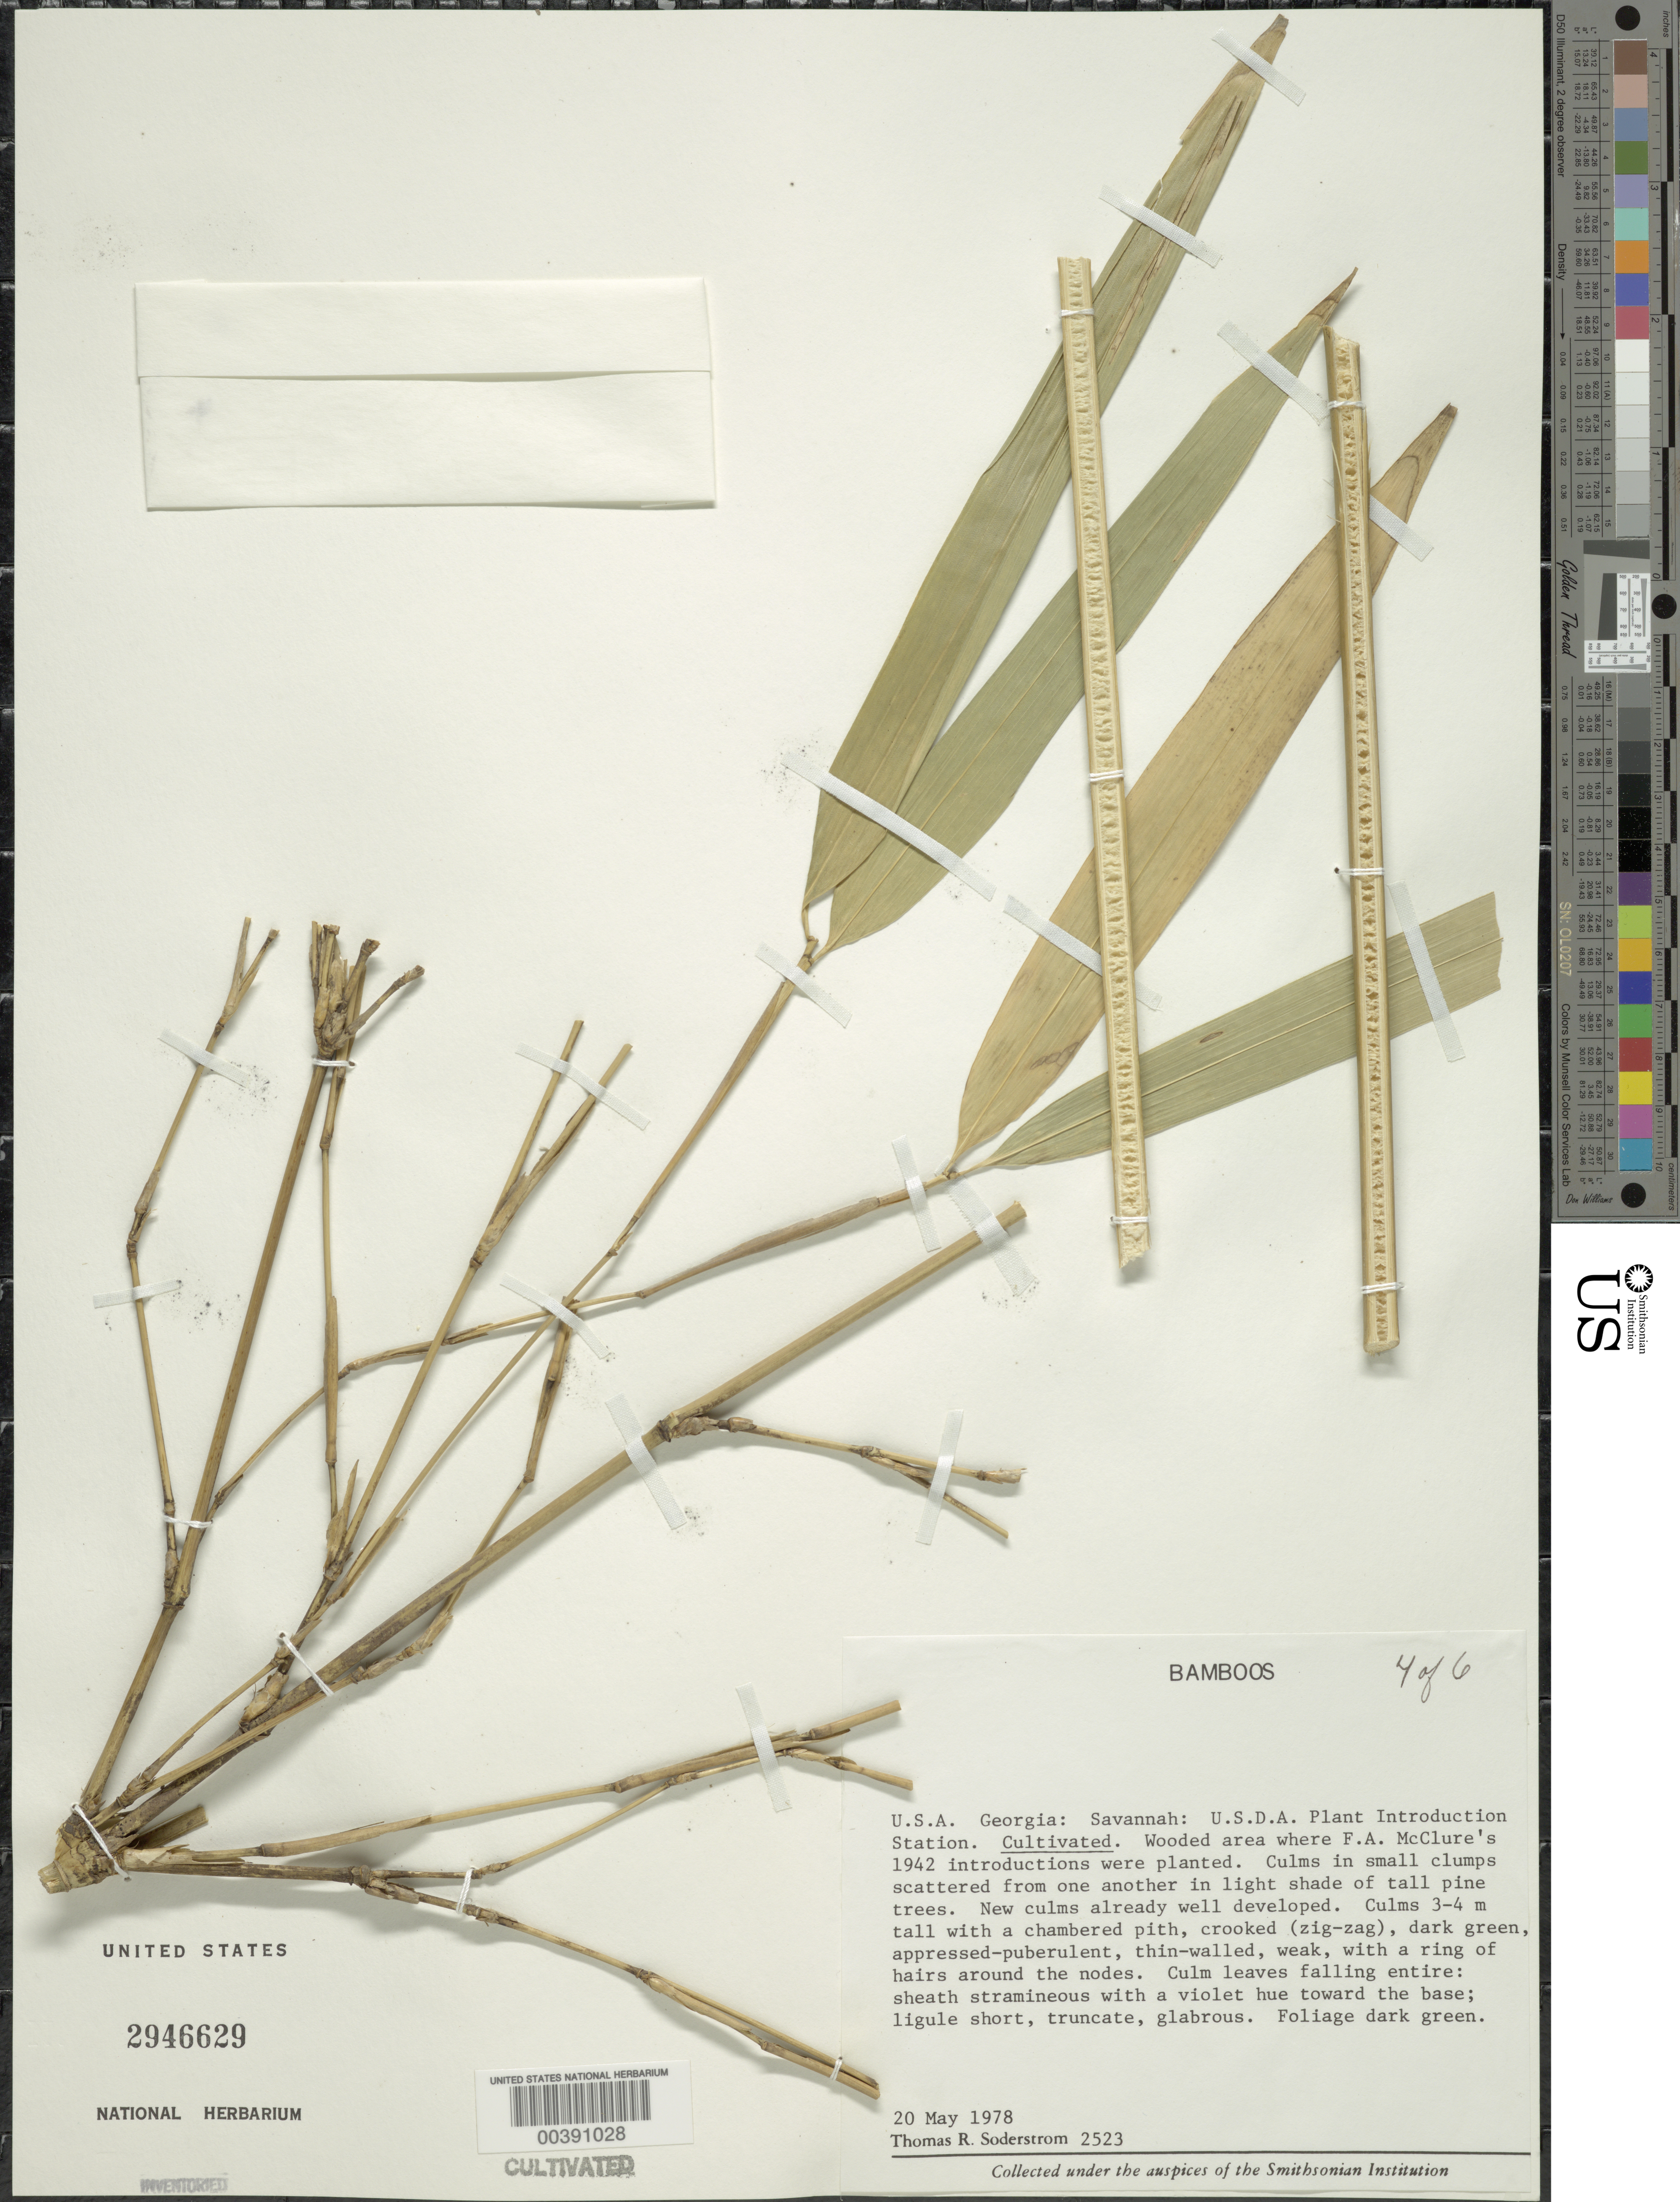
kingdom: Plantae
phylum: Tracheophyta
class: Liliopsida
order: Poales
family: Poaceae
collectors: T. R. Soderstrom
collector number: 2523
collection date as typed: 20 May 1978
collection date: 1978-05-20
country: United States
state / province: Georgia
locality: Savannah, usda pi stat.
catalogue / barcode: US 2946629